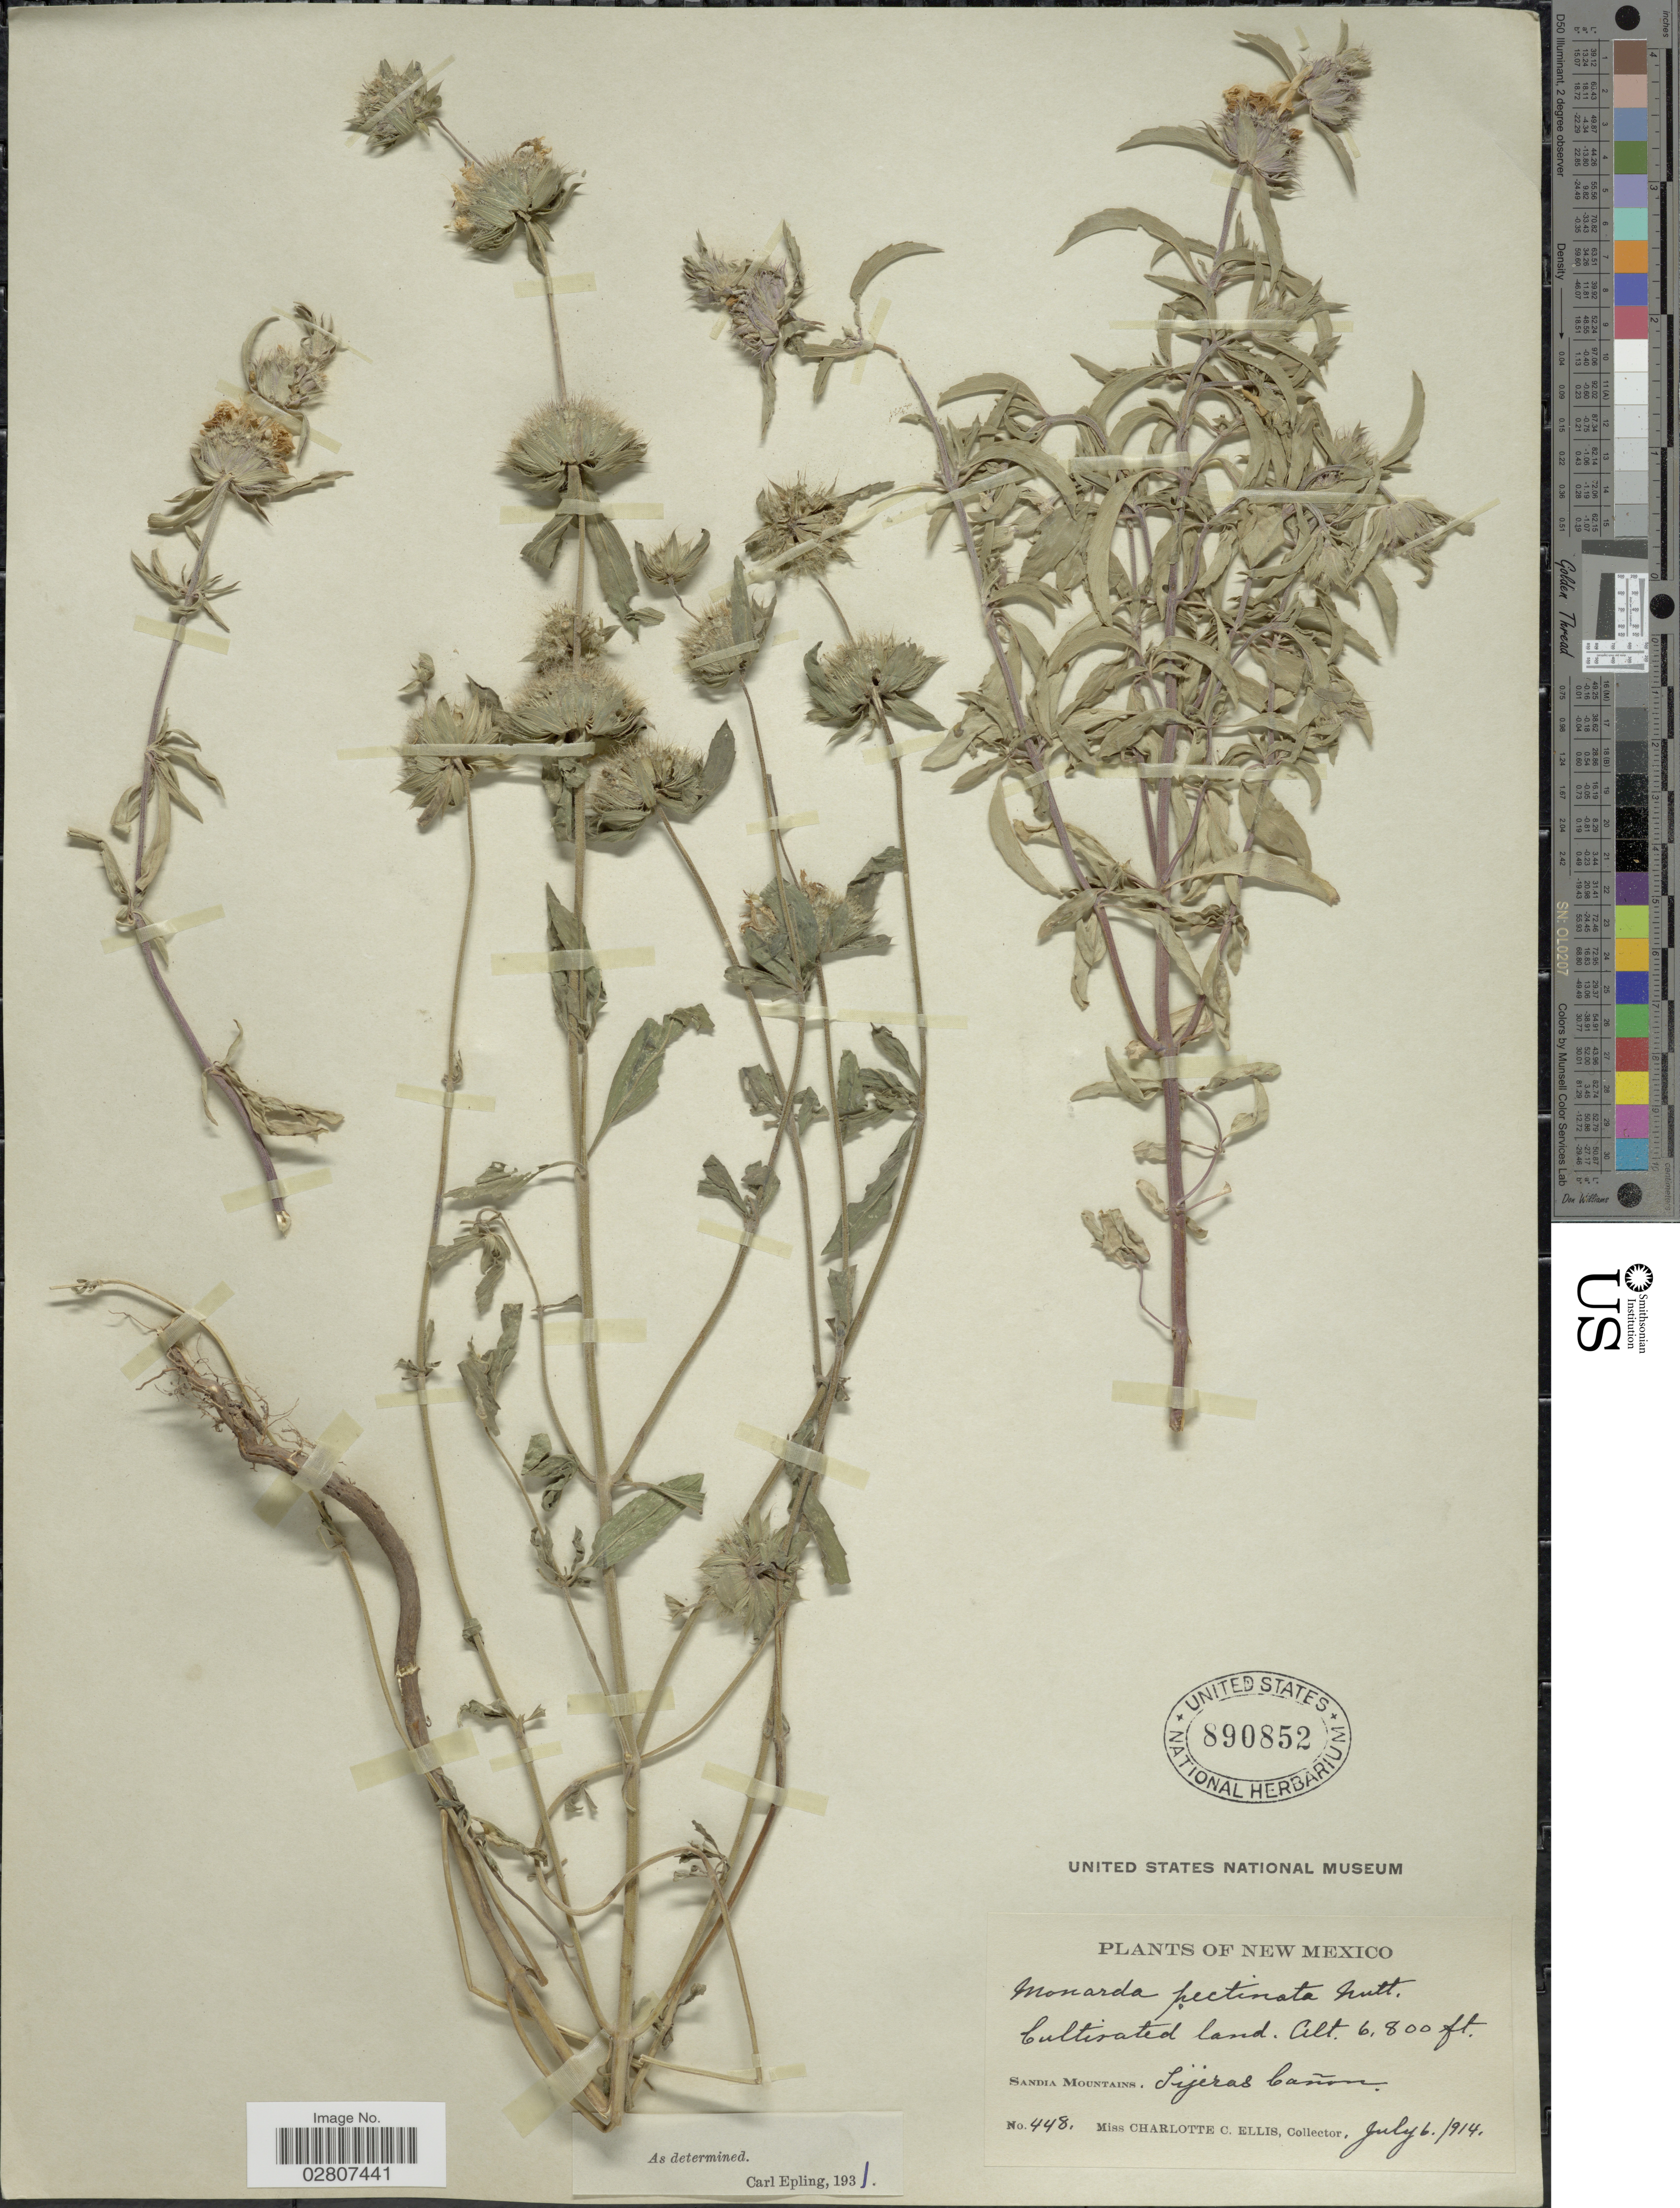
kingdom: Plantae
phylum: Tracheophyta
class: Magnoliopsida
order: Lamiales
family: Lamiaceae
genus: Monarda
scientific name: Monarda pectinata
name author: Nutt.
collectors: C. C. Ellis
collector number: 448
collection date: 1914-07-06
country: United States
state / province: New Mexico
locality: Cultivated land. Sandia Mountains, Sijeras Cañon.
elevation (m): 2073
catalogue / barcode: US 890852